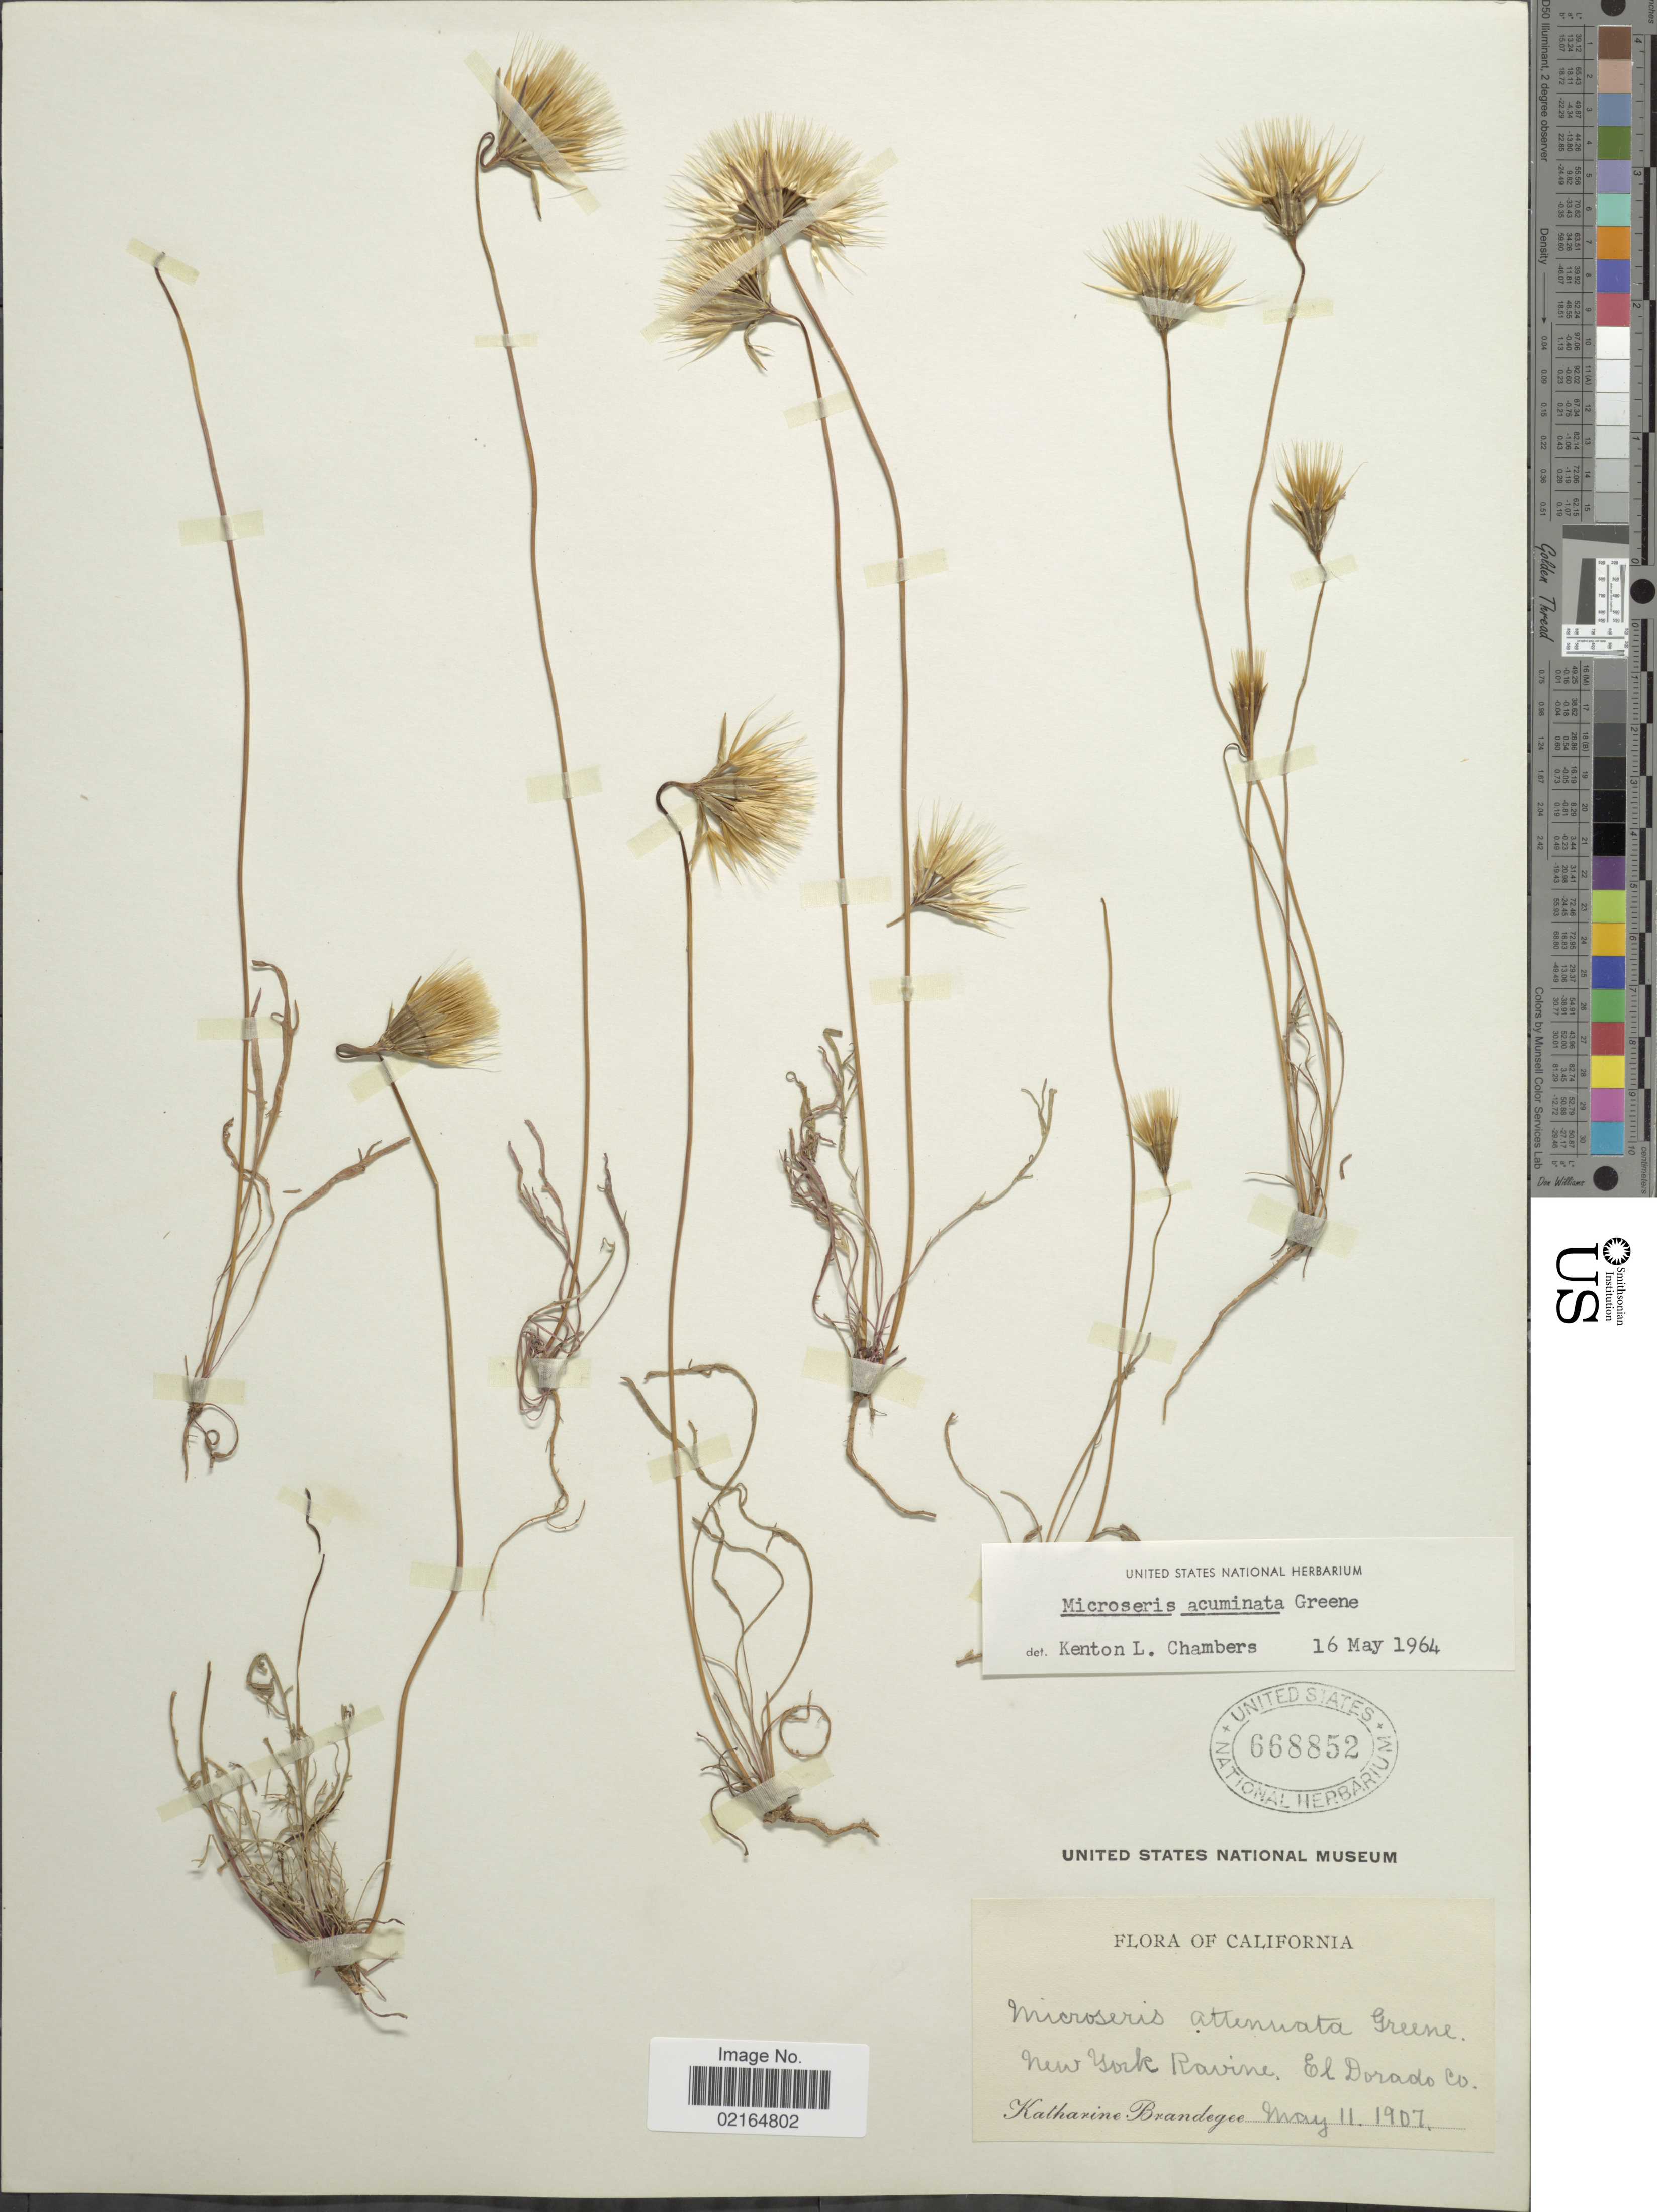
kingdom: Plantae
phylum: Tracheophyta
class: Magnoliopsida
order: Asterales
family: Asteraceae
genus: Microseris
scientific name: Microseris acuminata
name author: Greene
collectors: M. K. Brandegee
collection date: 1907-05-11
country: United States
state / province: California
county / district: El Dorado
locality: New York Ravine, El Dorado Co.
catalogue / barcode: US 668852